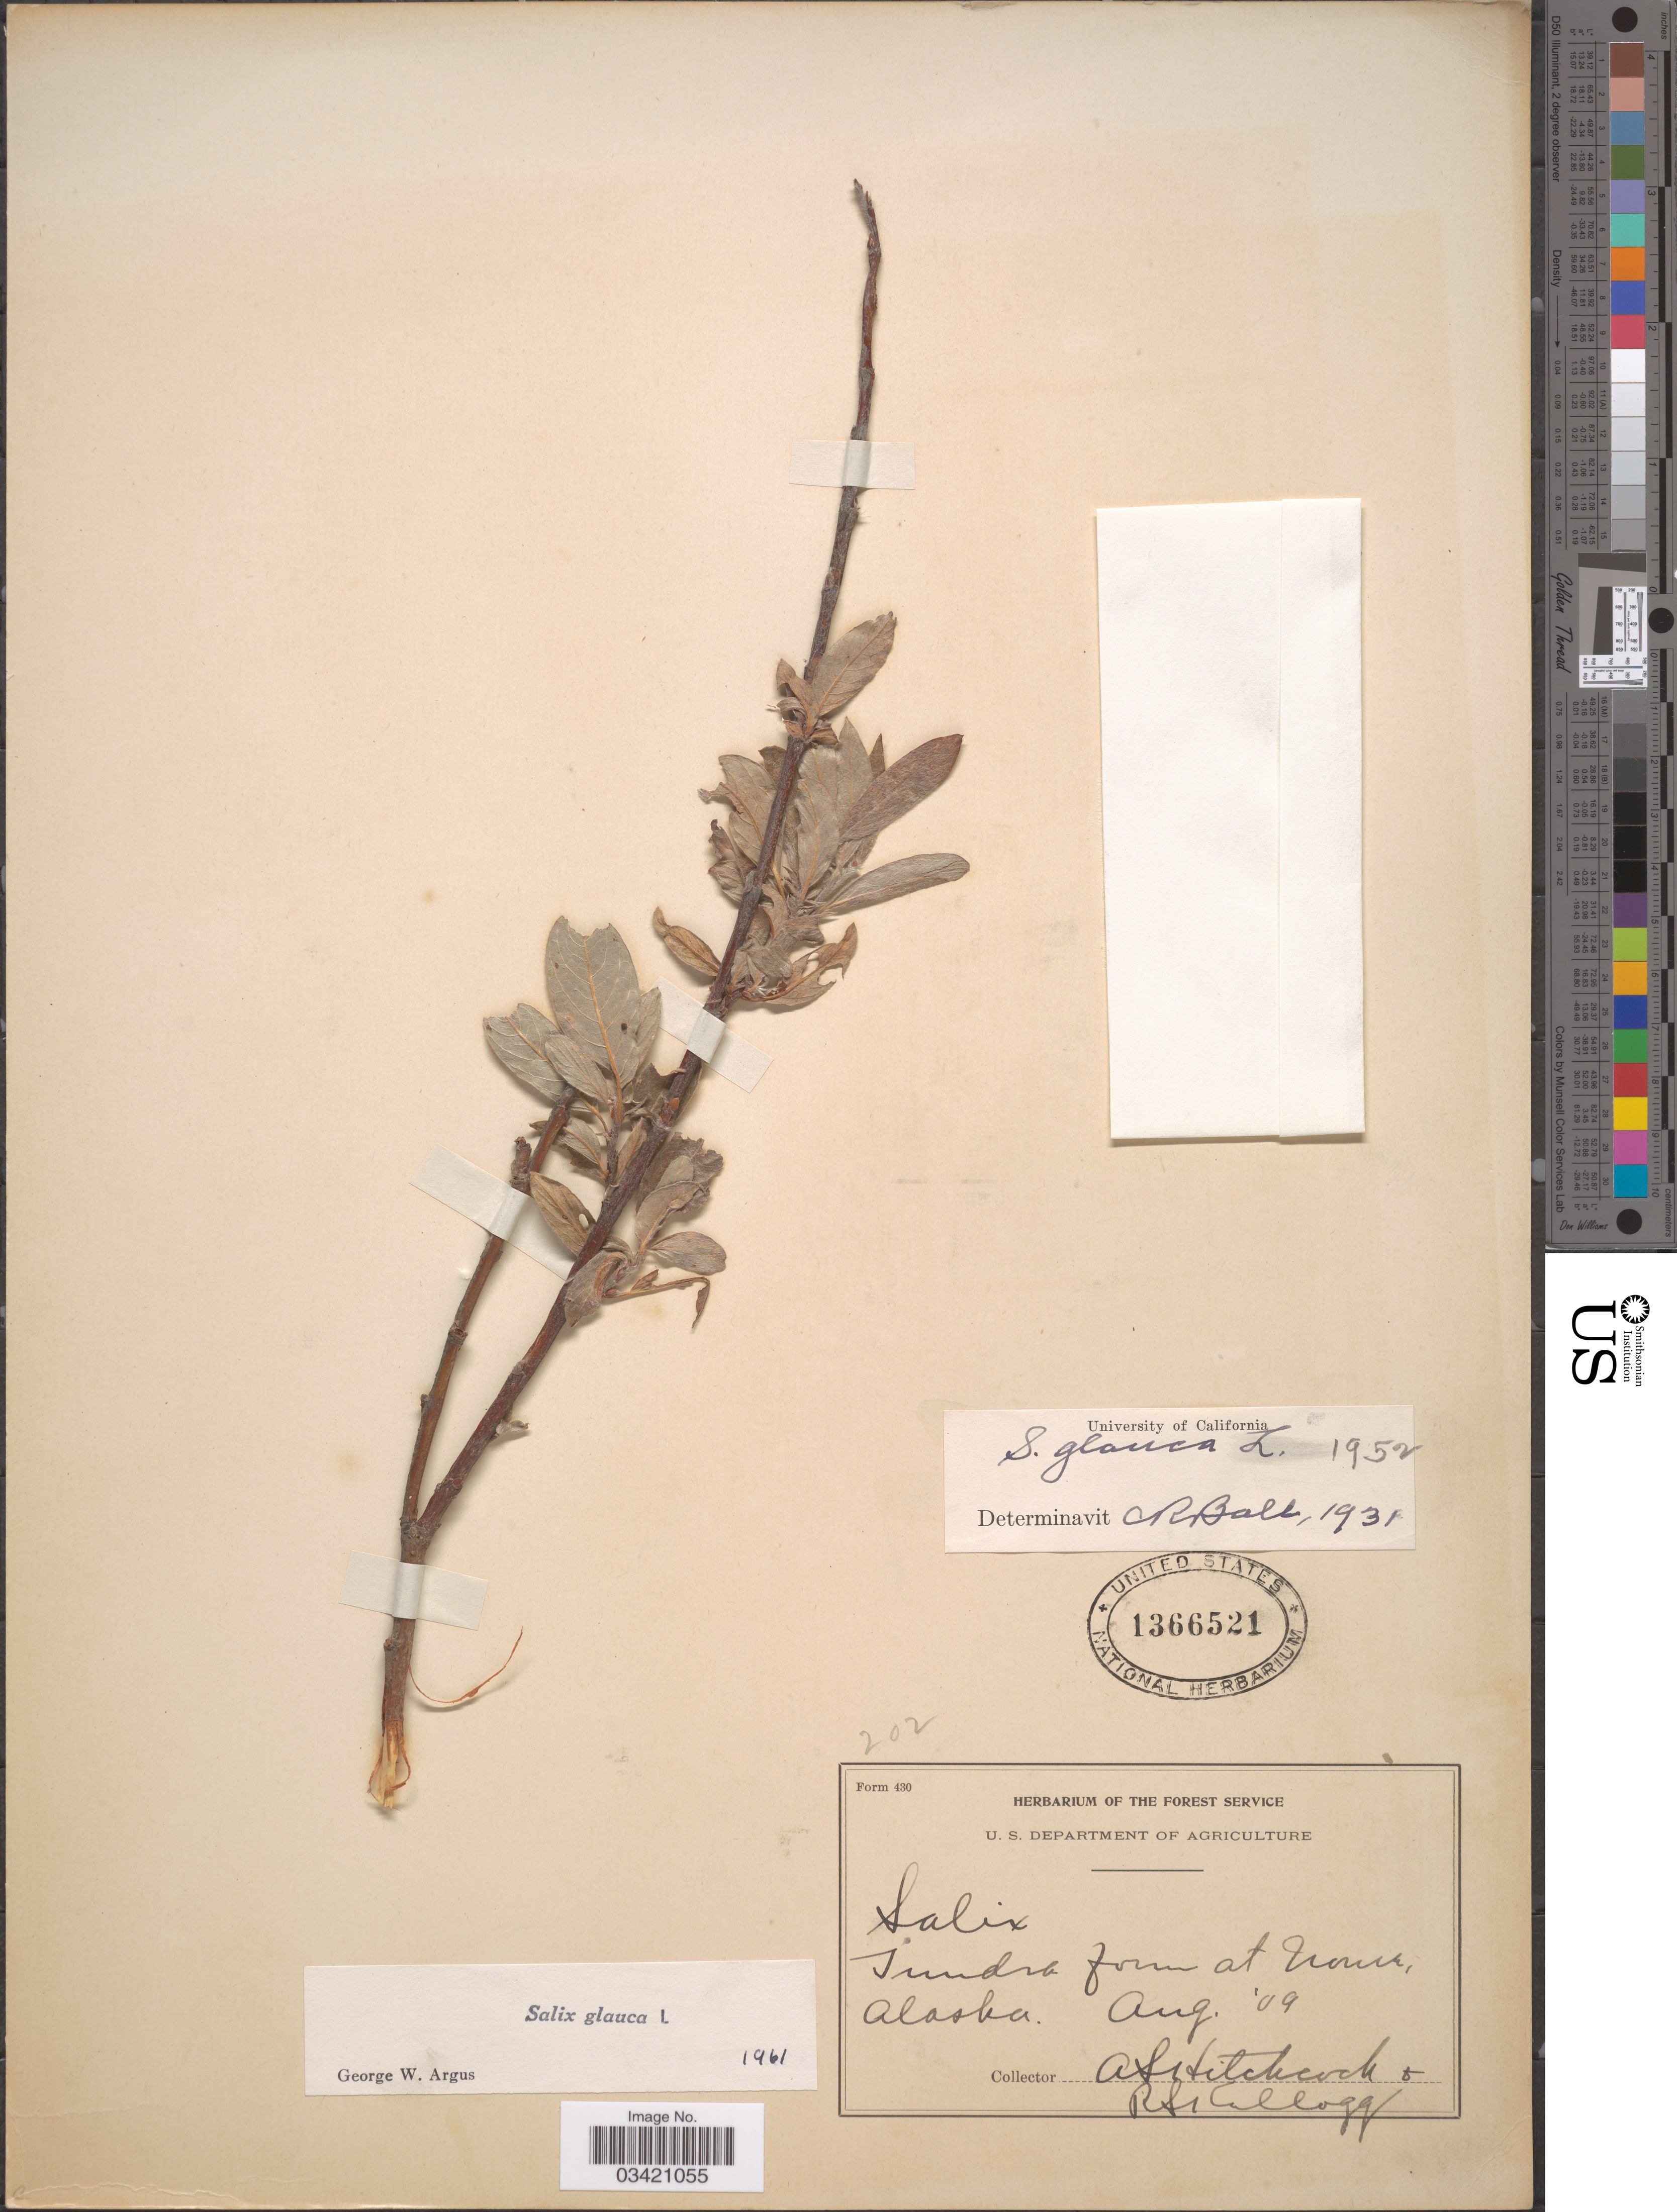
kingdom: Plantae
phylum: Tracheophyta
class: Magnoliopsida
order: Malpighiales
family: Salicaceae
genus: Salix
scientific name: Salix glauca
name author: L.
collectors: A. Hitchcock & R. Kellogg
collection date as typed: Transcribed d/m/y: /8/9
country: United States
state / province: Alaska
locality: Tundra form at Nome.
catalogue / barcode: US 1366521